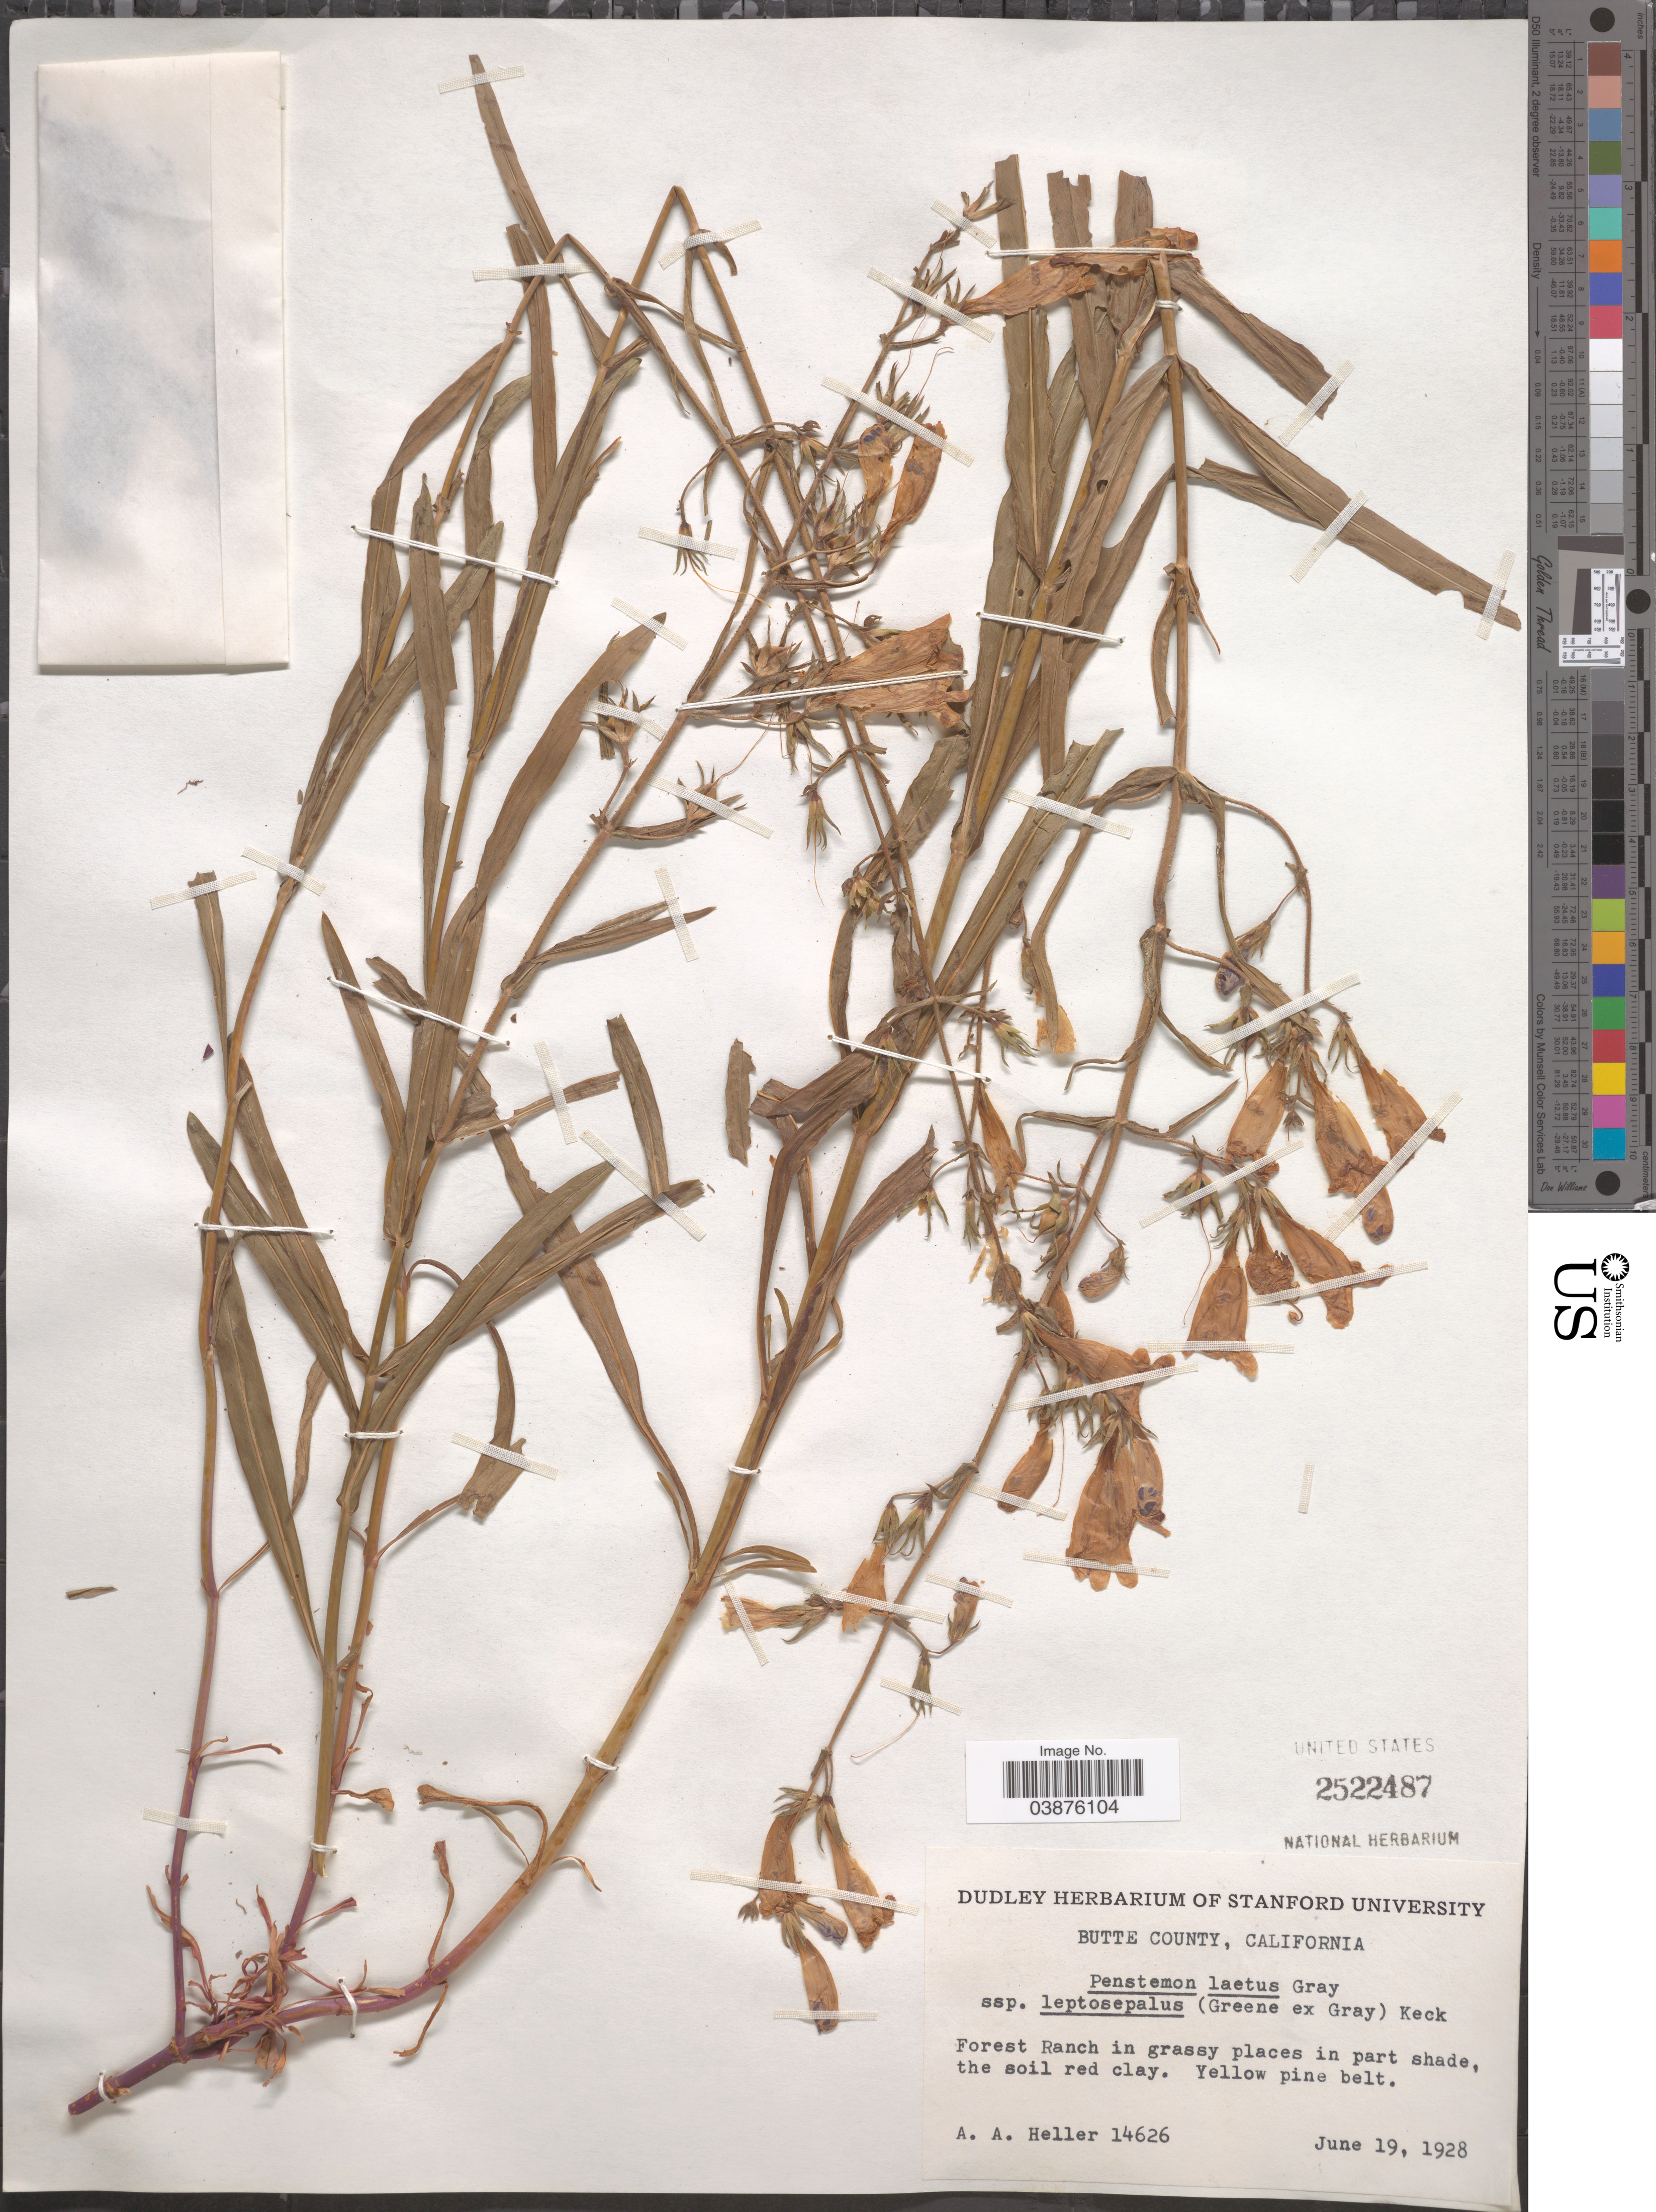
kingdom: Plantae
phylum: Tracheophyta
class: Magnoliopsida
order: Lamiales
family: Plantaginaceae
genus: Penstemon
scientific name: Penstemon laetus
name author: A. Gray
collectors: A. A. Heller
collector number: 14626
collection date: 1928-06-19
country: United States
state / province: California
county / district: Butte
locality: Butte County.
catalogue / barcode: US 2522487